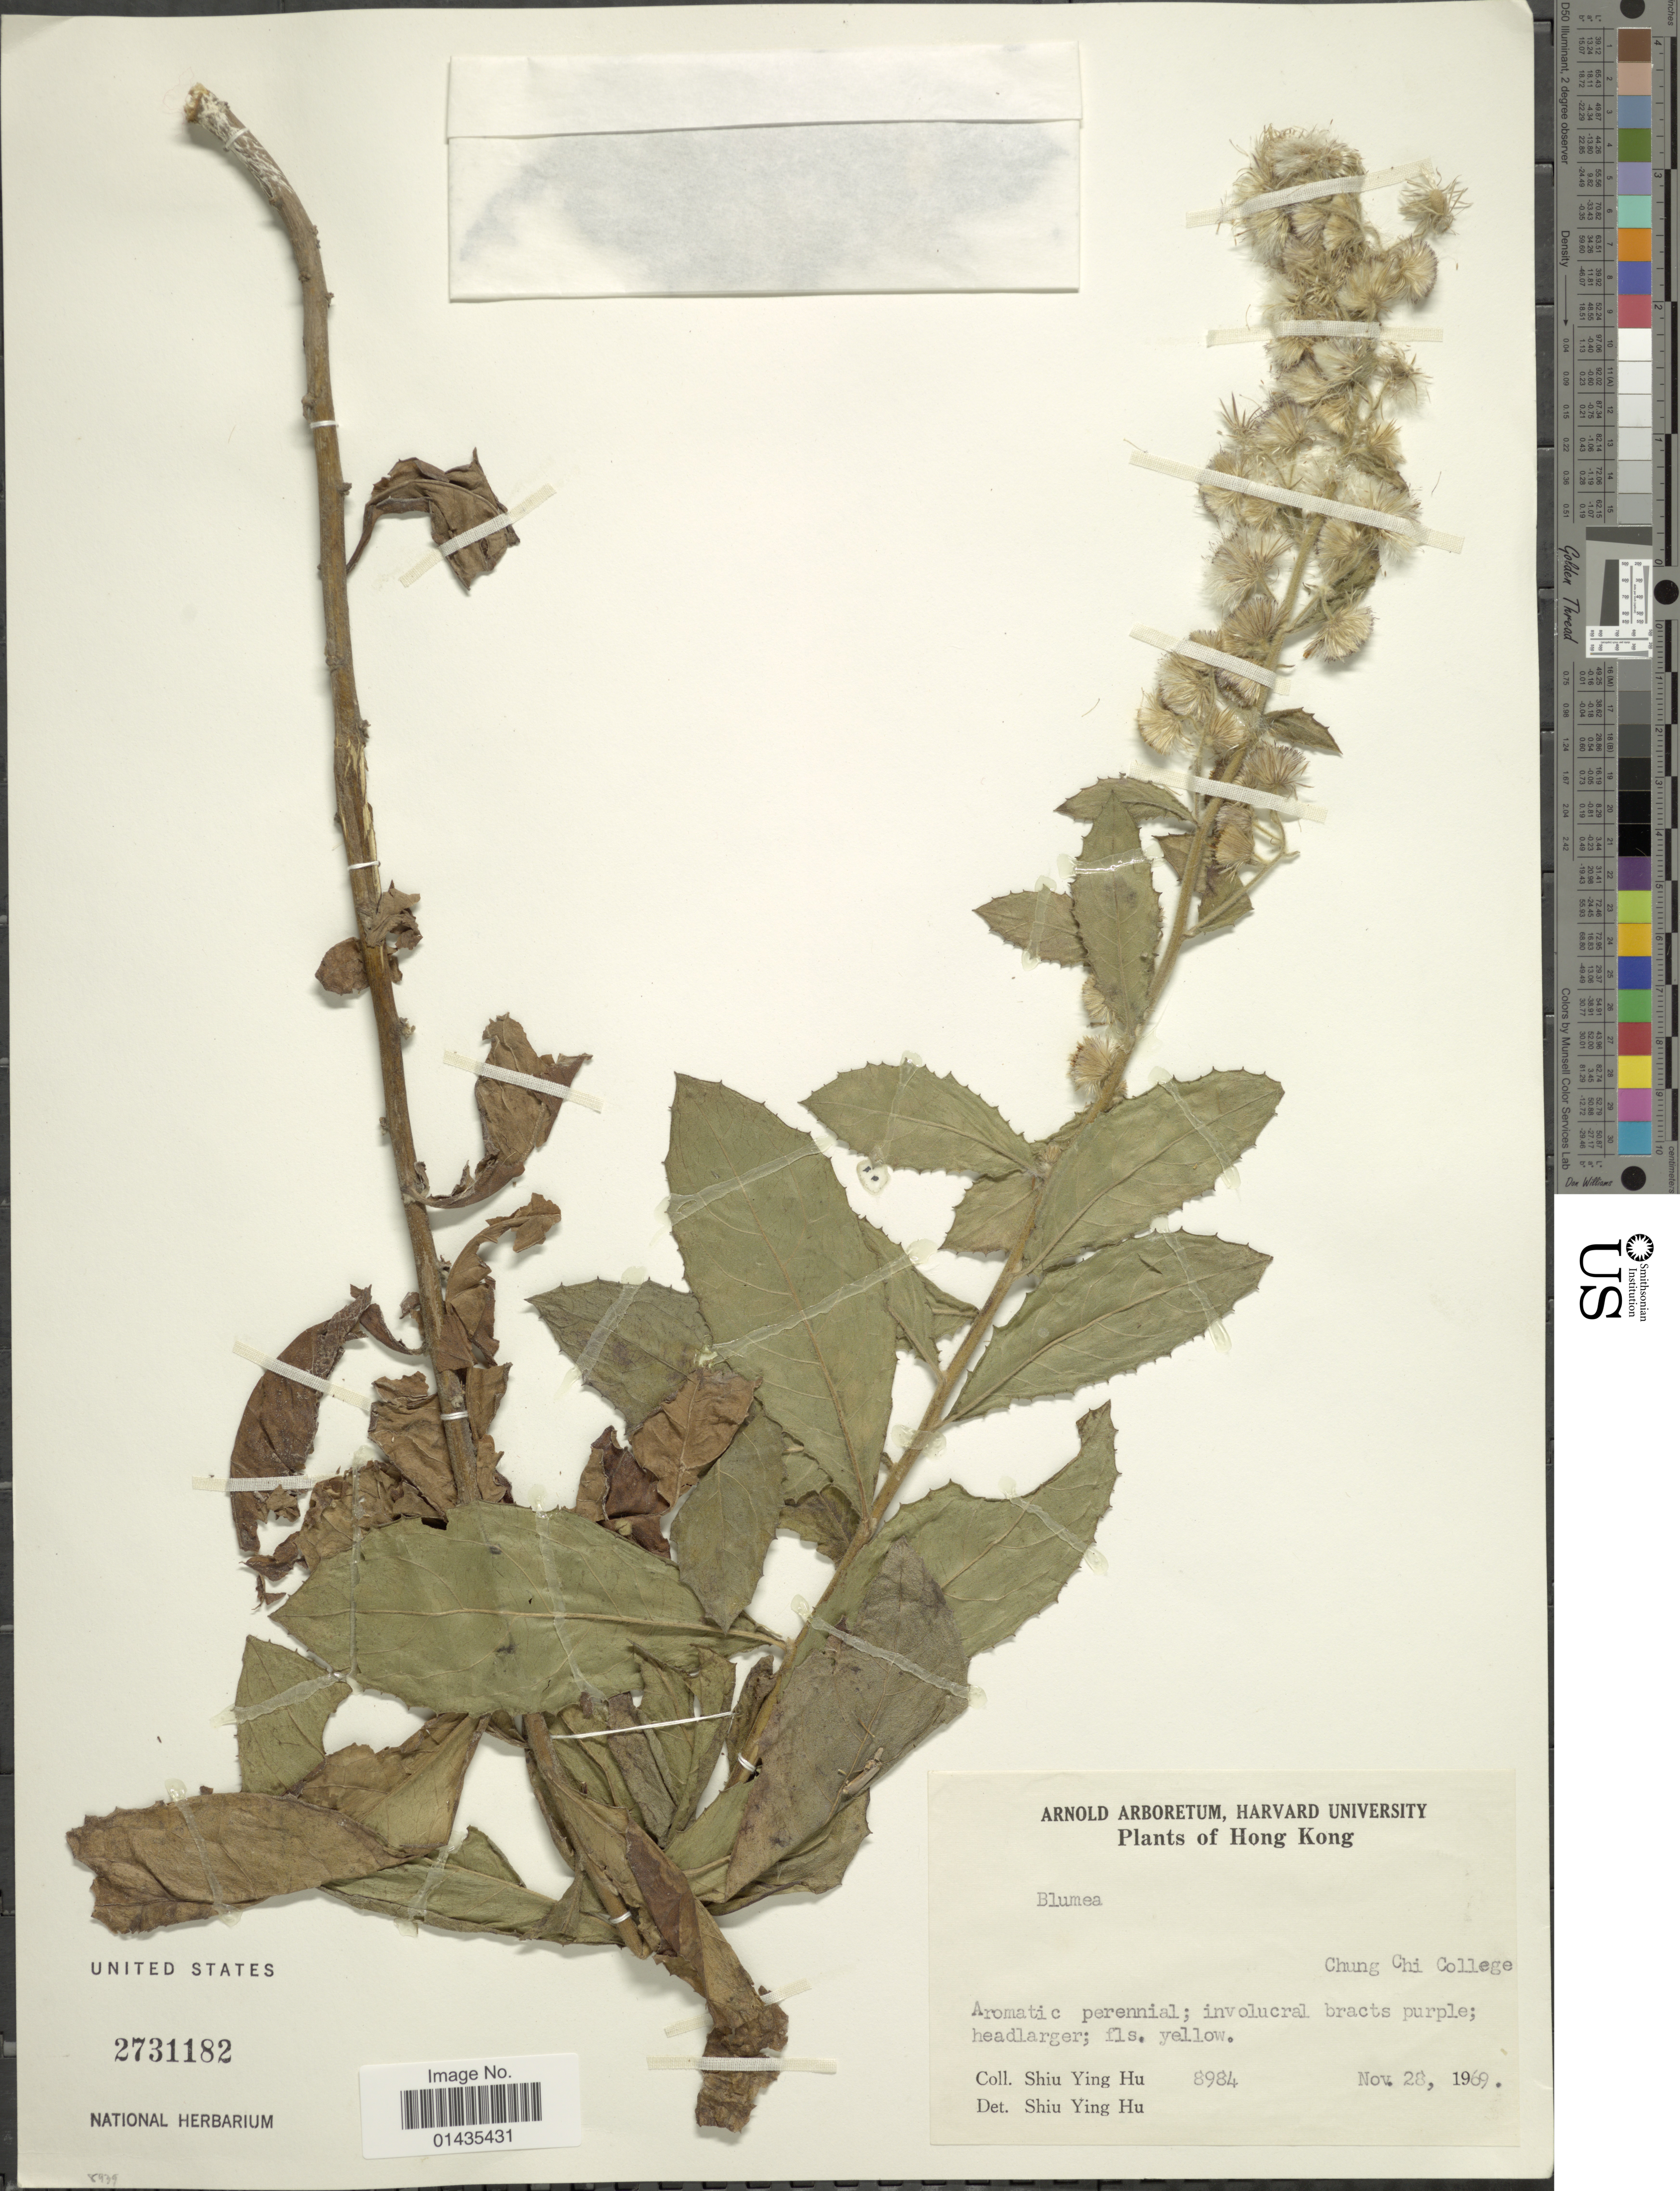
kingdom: Plantae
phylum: Tracheophyta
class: Magnoliopsida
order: Asterales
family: Asteraceae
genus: Blumea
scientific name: Blumea sp.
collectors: S. Y. Hu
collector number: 8984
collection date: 1969-11-28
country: China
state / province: Hong Kong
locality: Chung Chi College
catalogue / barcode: US 2731182